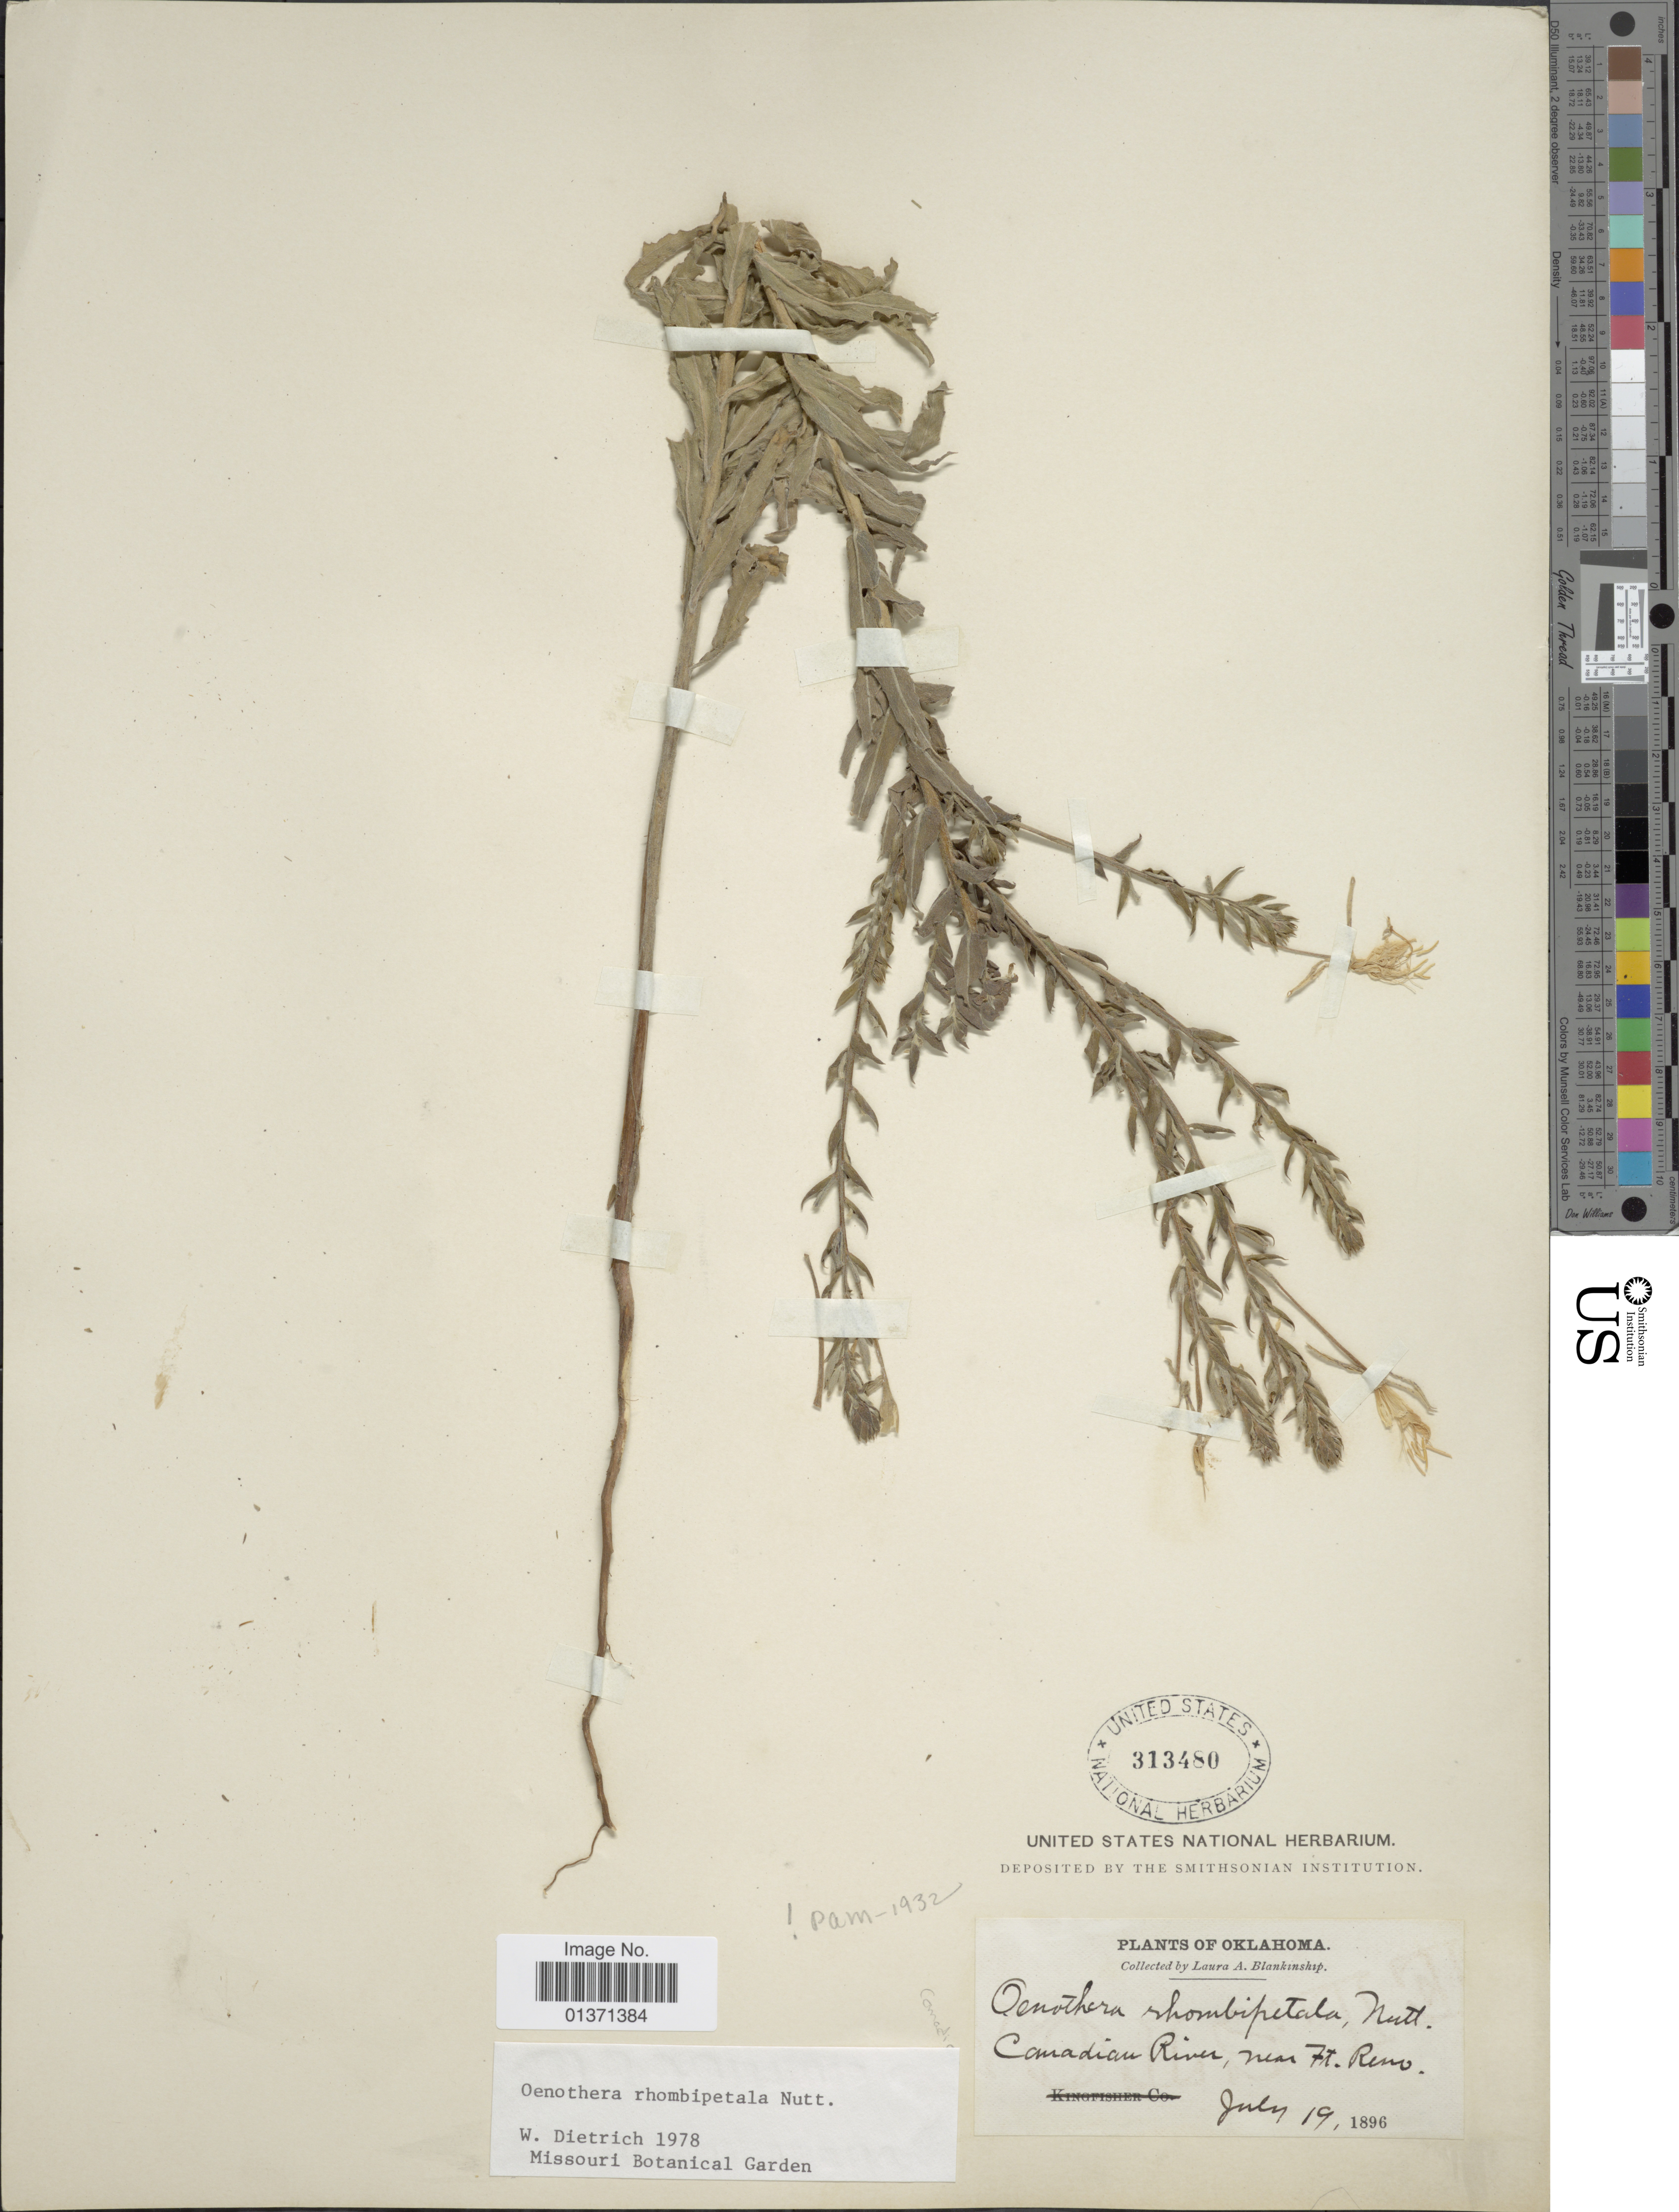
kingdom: Plantae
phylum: Tracheophyta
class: Magnoliopsida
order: Myrtales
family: Onagraceae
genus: Oenothera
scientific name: Oenothera rhombipetala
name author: Nutt. ex Torr & A. Gray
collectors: L. A. Blankinship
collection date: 1896-07-19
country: United States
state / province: Oklahoma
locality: Canadian River, near Ft. Reno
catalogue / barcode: US 313480